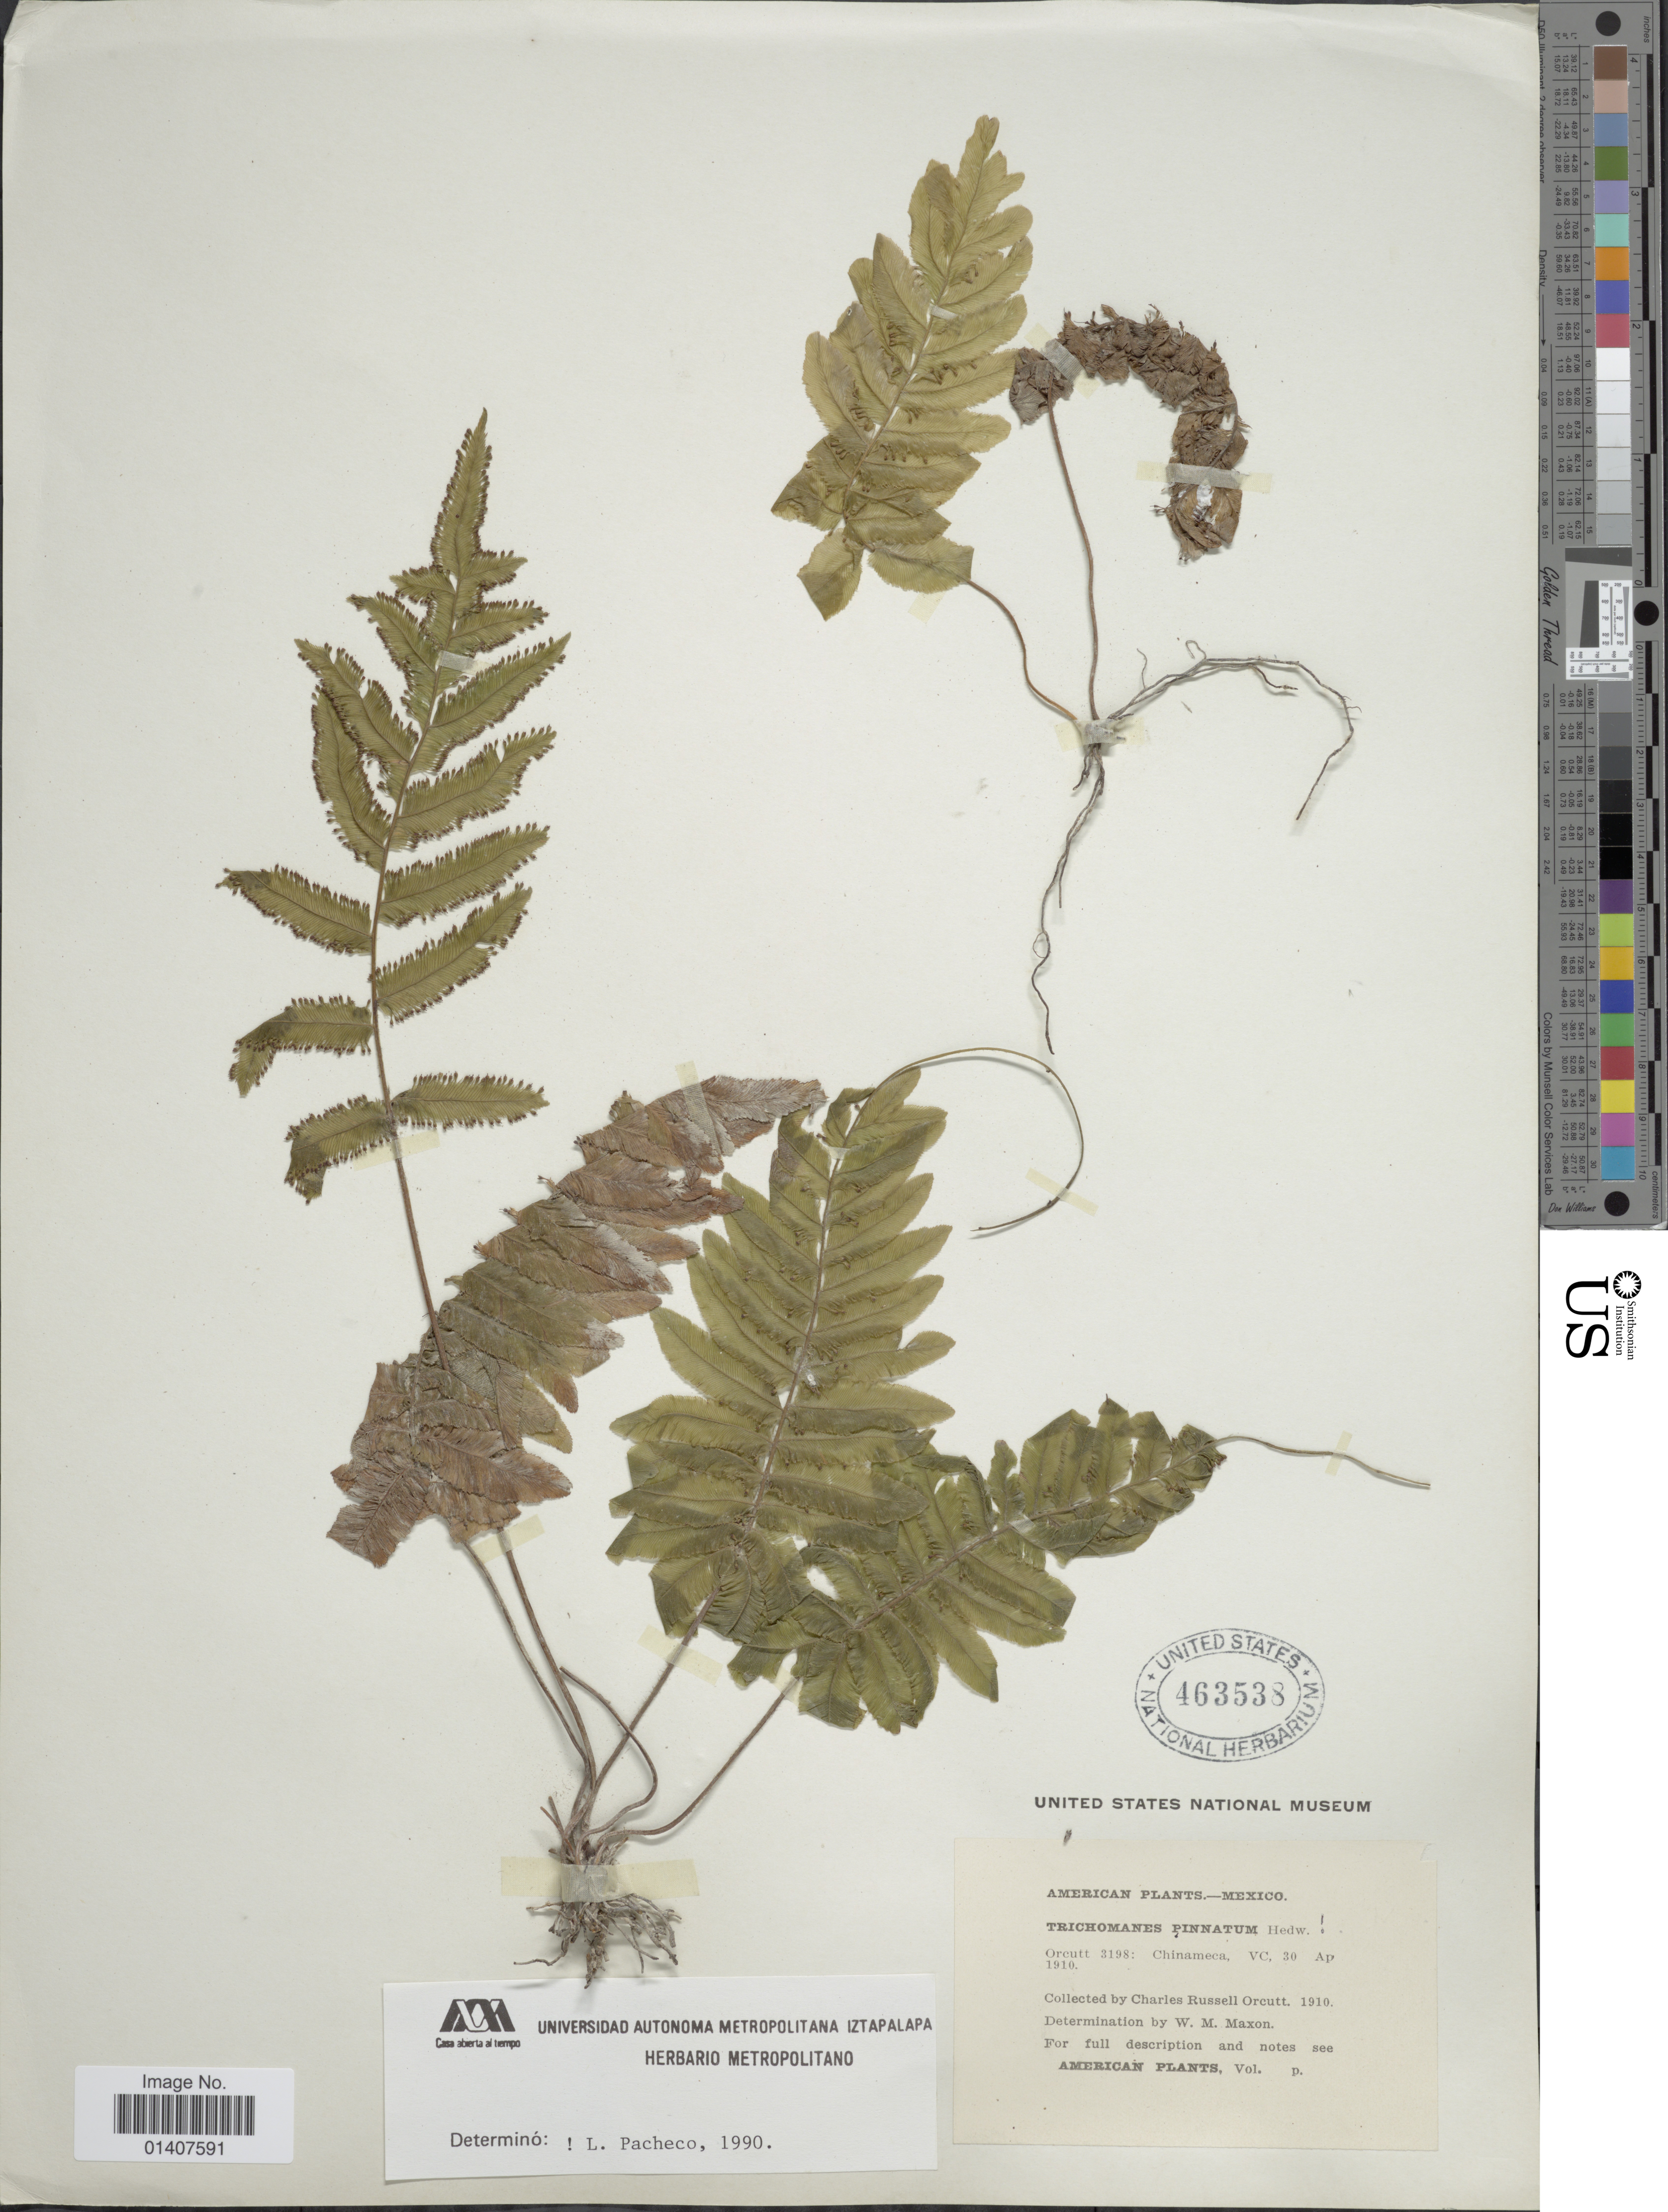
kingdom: Plantae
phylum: Tracheophyta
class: Polypodiopsida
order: Hymenophyllales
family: Hymenophyllaceae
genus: Trichomanes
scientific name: Trichomanes pinnatum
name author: Hedw.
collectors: C. R. Orcutt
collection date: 1910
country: Mexico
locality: American plants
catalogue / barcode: US 463538